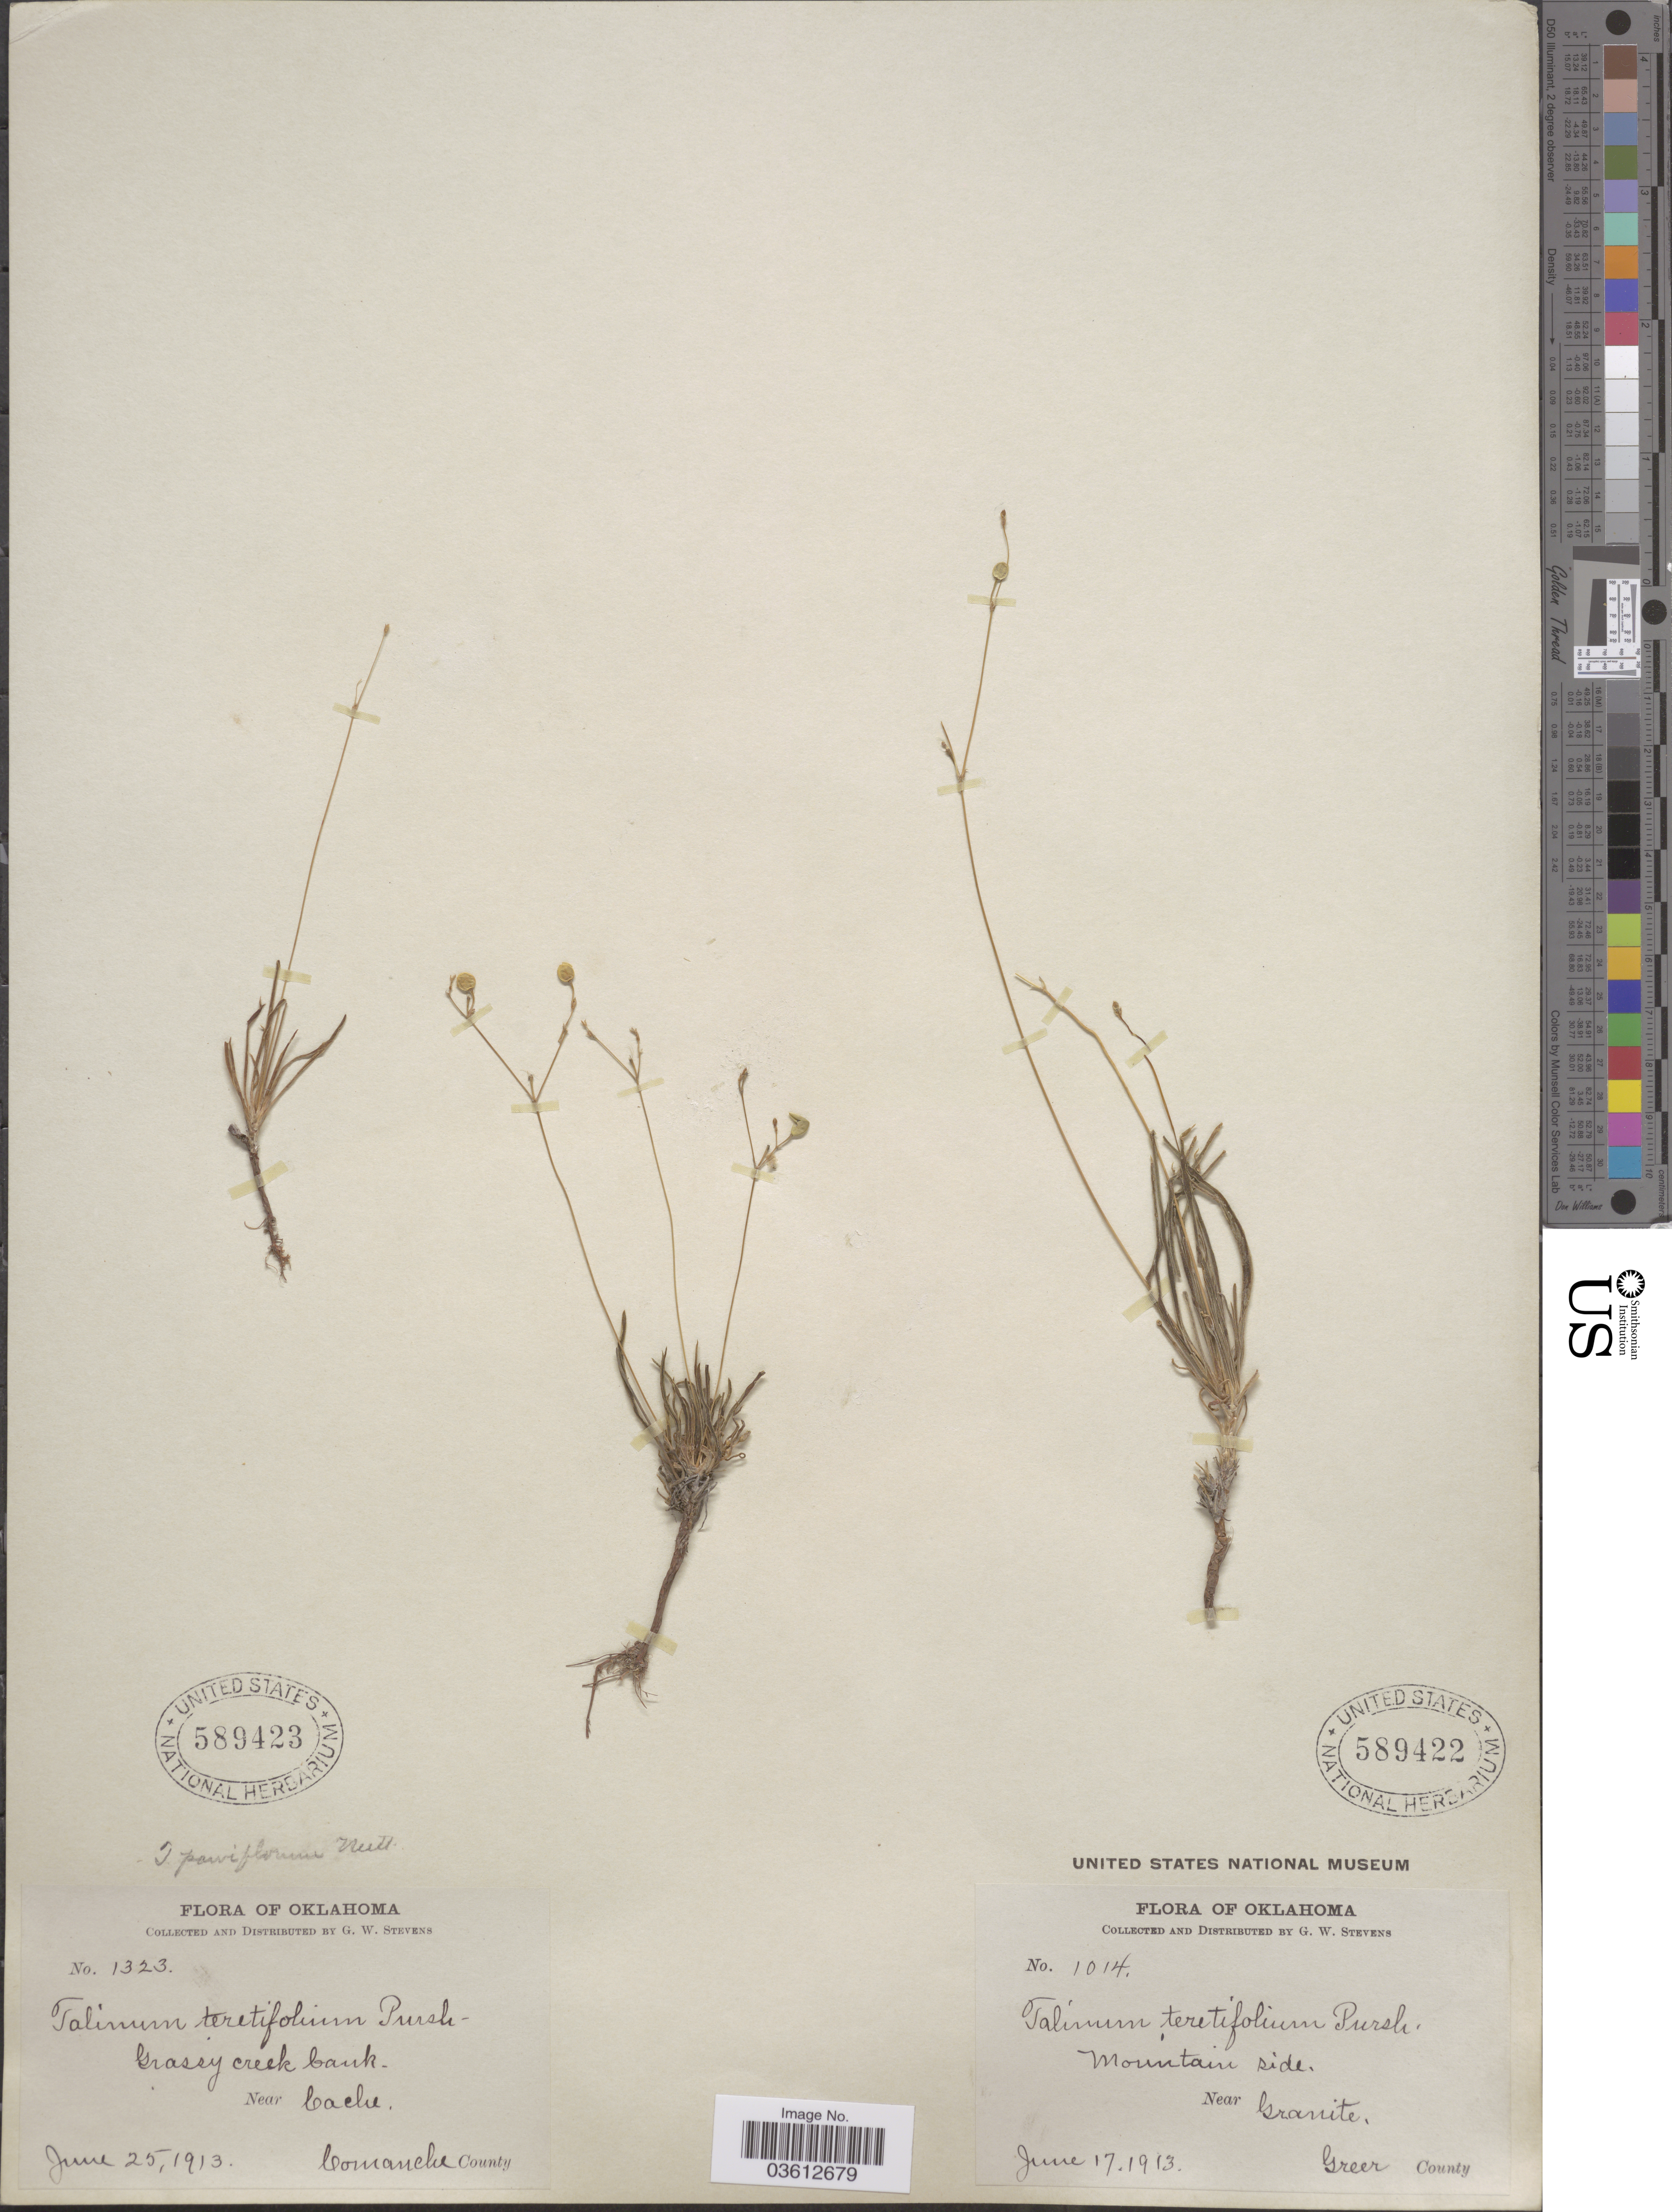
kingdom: Plantae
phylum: Tracheophyta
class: Magnoliopsida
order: Caryophyllales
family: Talinaceae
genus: Talinum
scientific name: Talinum parviflorum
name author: Nutt.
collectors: G. W. Stevens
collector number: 1014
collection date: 1913-06-17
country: United States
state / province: Oklahoma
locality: Mountain side, Near Granite Greer County.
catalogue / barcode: US 589422-2